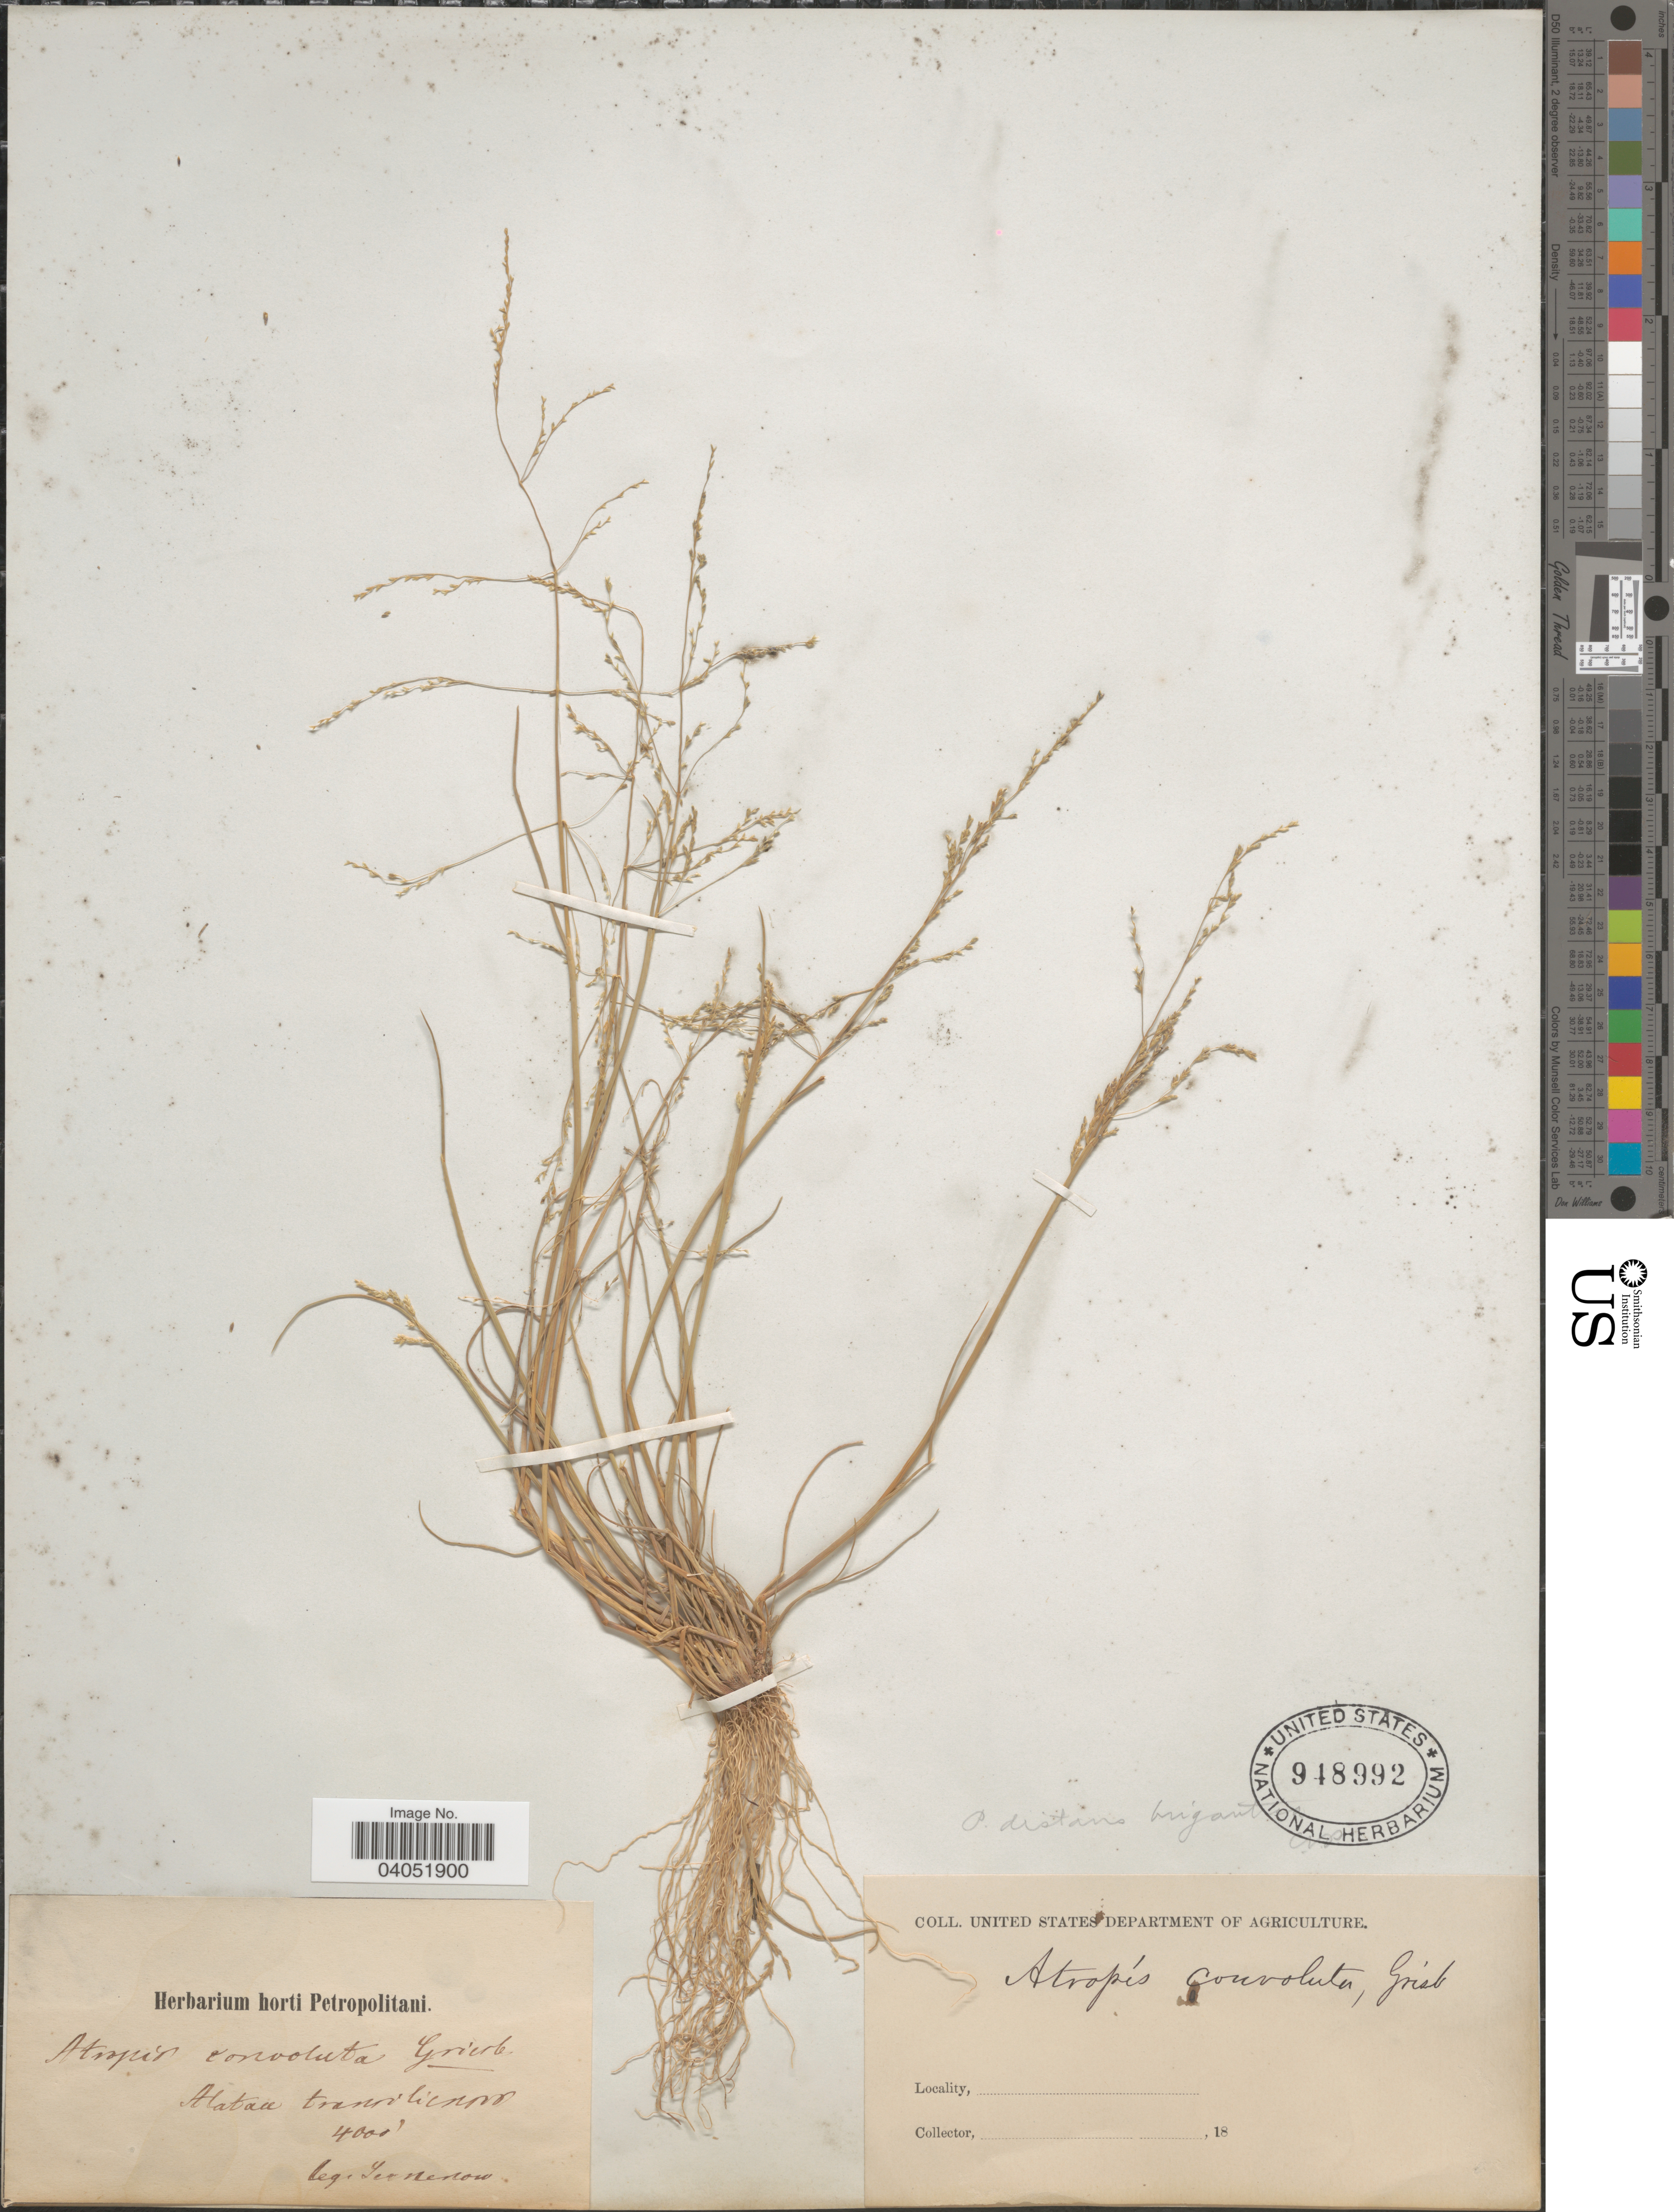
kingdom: Plantae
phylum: Tracheophyta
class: Liliopsida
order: Poales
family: Poaceae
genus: Puccinellia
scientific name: Puccinellia distans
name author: (Jacq.) Parl.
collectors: P. P. Semenov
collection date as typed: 18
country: Kazakhstan / Kyrgyzstan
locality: Alatau transiliensis.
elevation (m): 1219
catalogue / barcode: US 948992